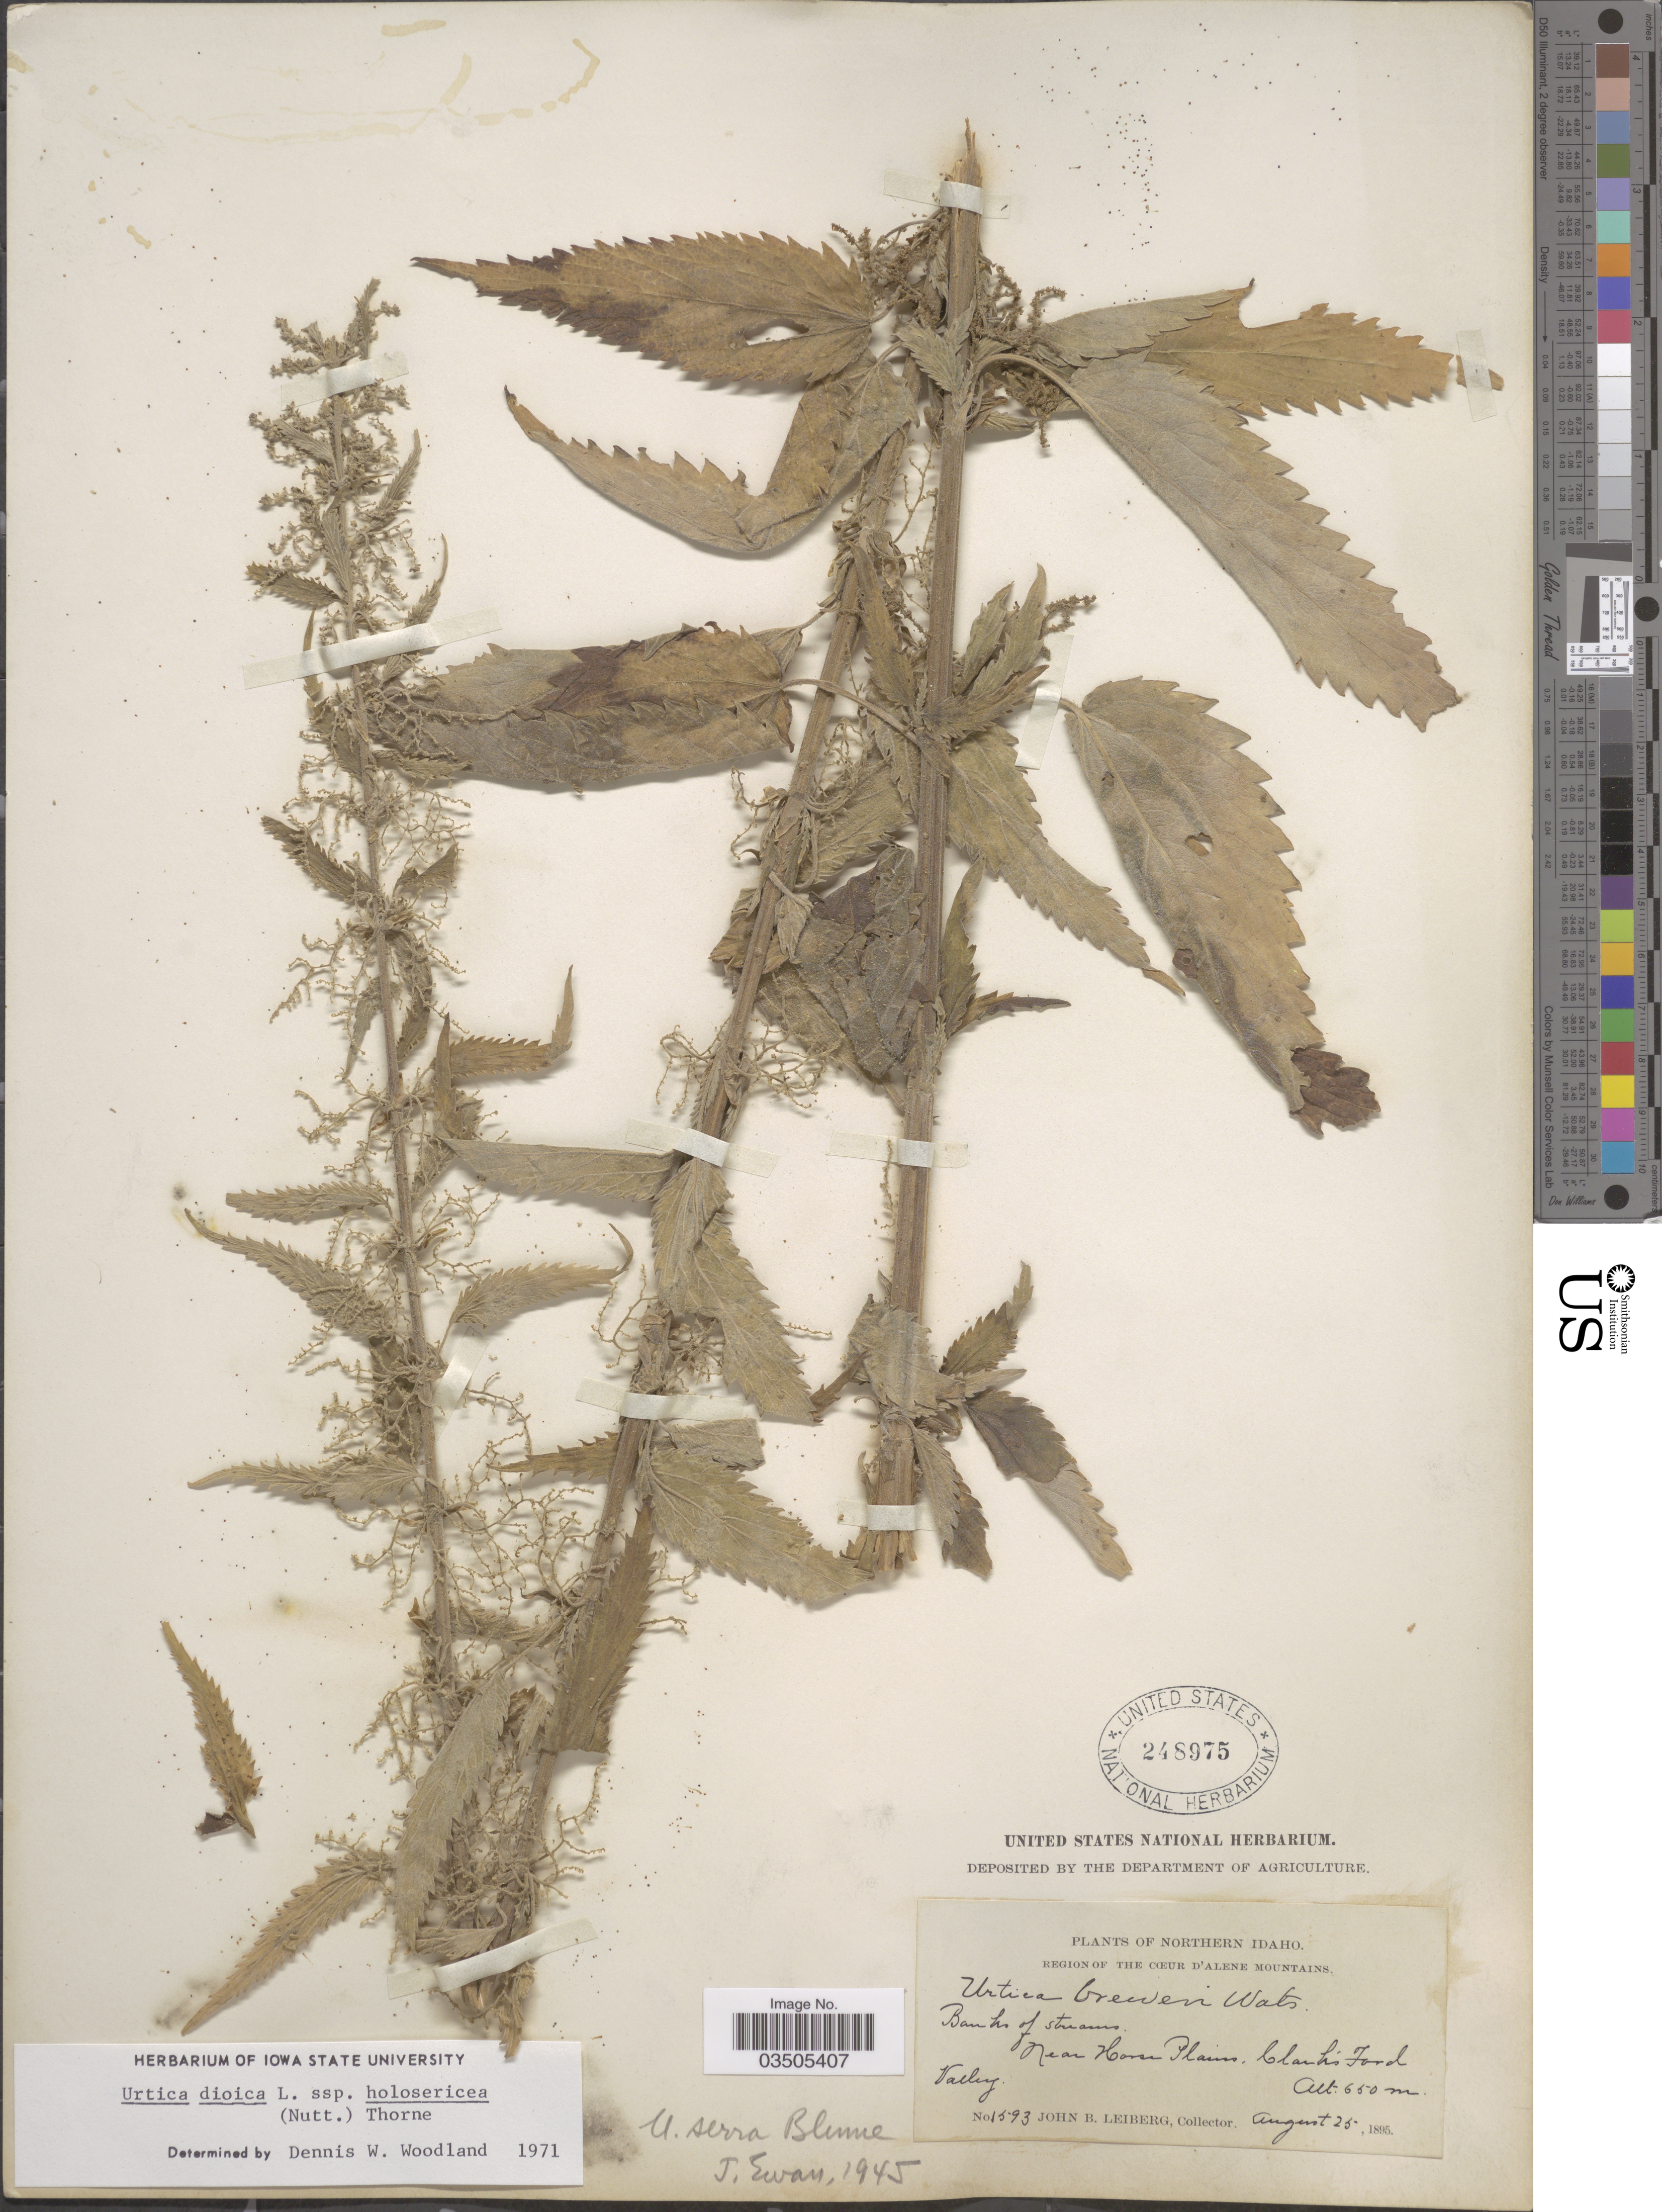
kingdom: Plantae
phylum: Tracheophyta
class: Magnoliopsida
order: Rosales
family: Urticaceae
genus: Urtica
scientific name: Urtica dioica subsp. holosericea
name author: (Nutt.) Thorne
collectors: J. B. Leiberg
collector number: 1593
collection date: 1895-08-25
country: United States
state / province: Idaho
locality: Northern Idaho. Region of the Coeur D'Alene Mountains. Banks of streams. Near Horse Plains, Clark's Ford Valley.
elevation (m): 650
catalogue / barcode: US 248975